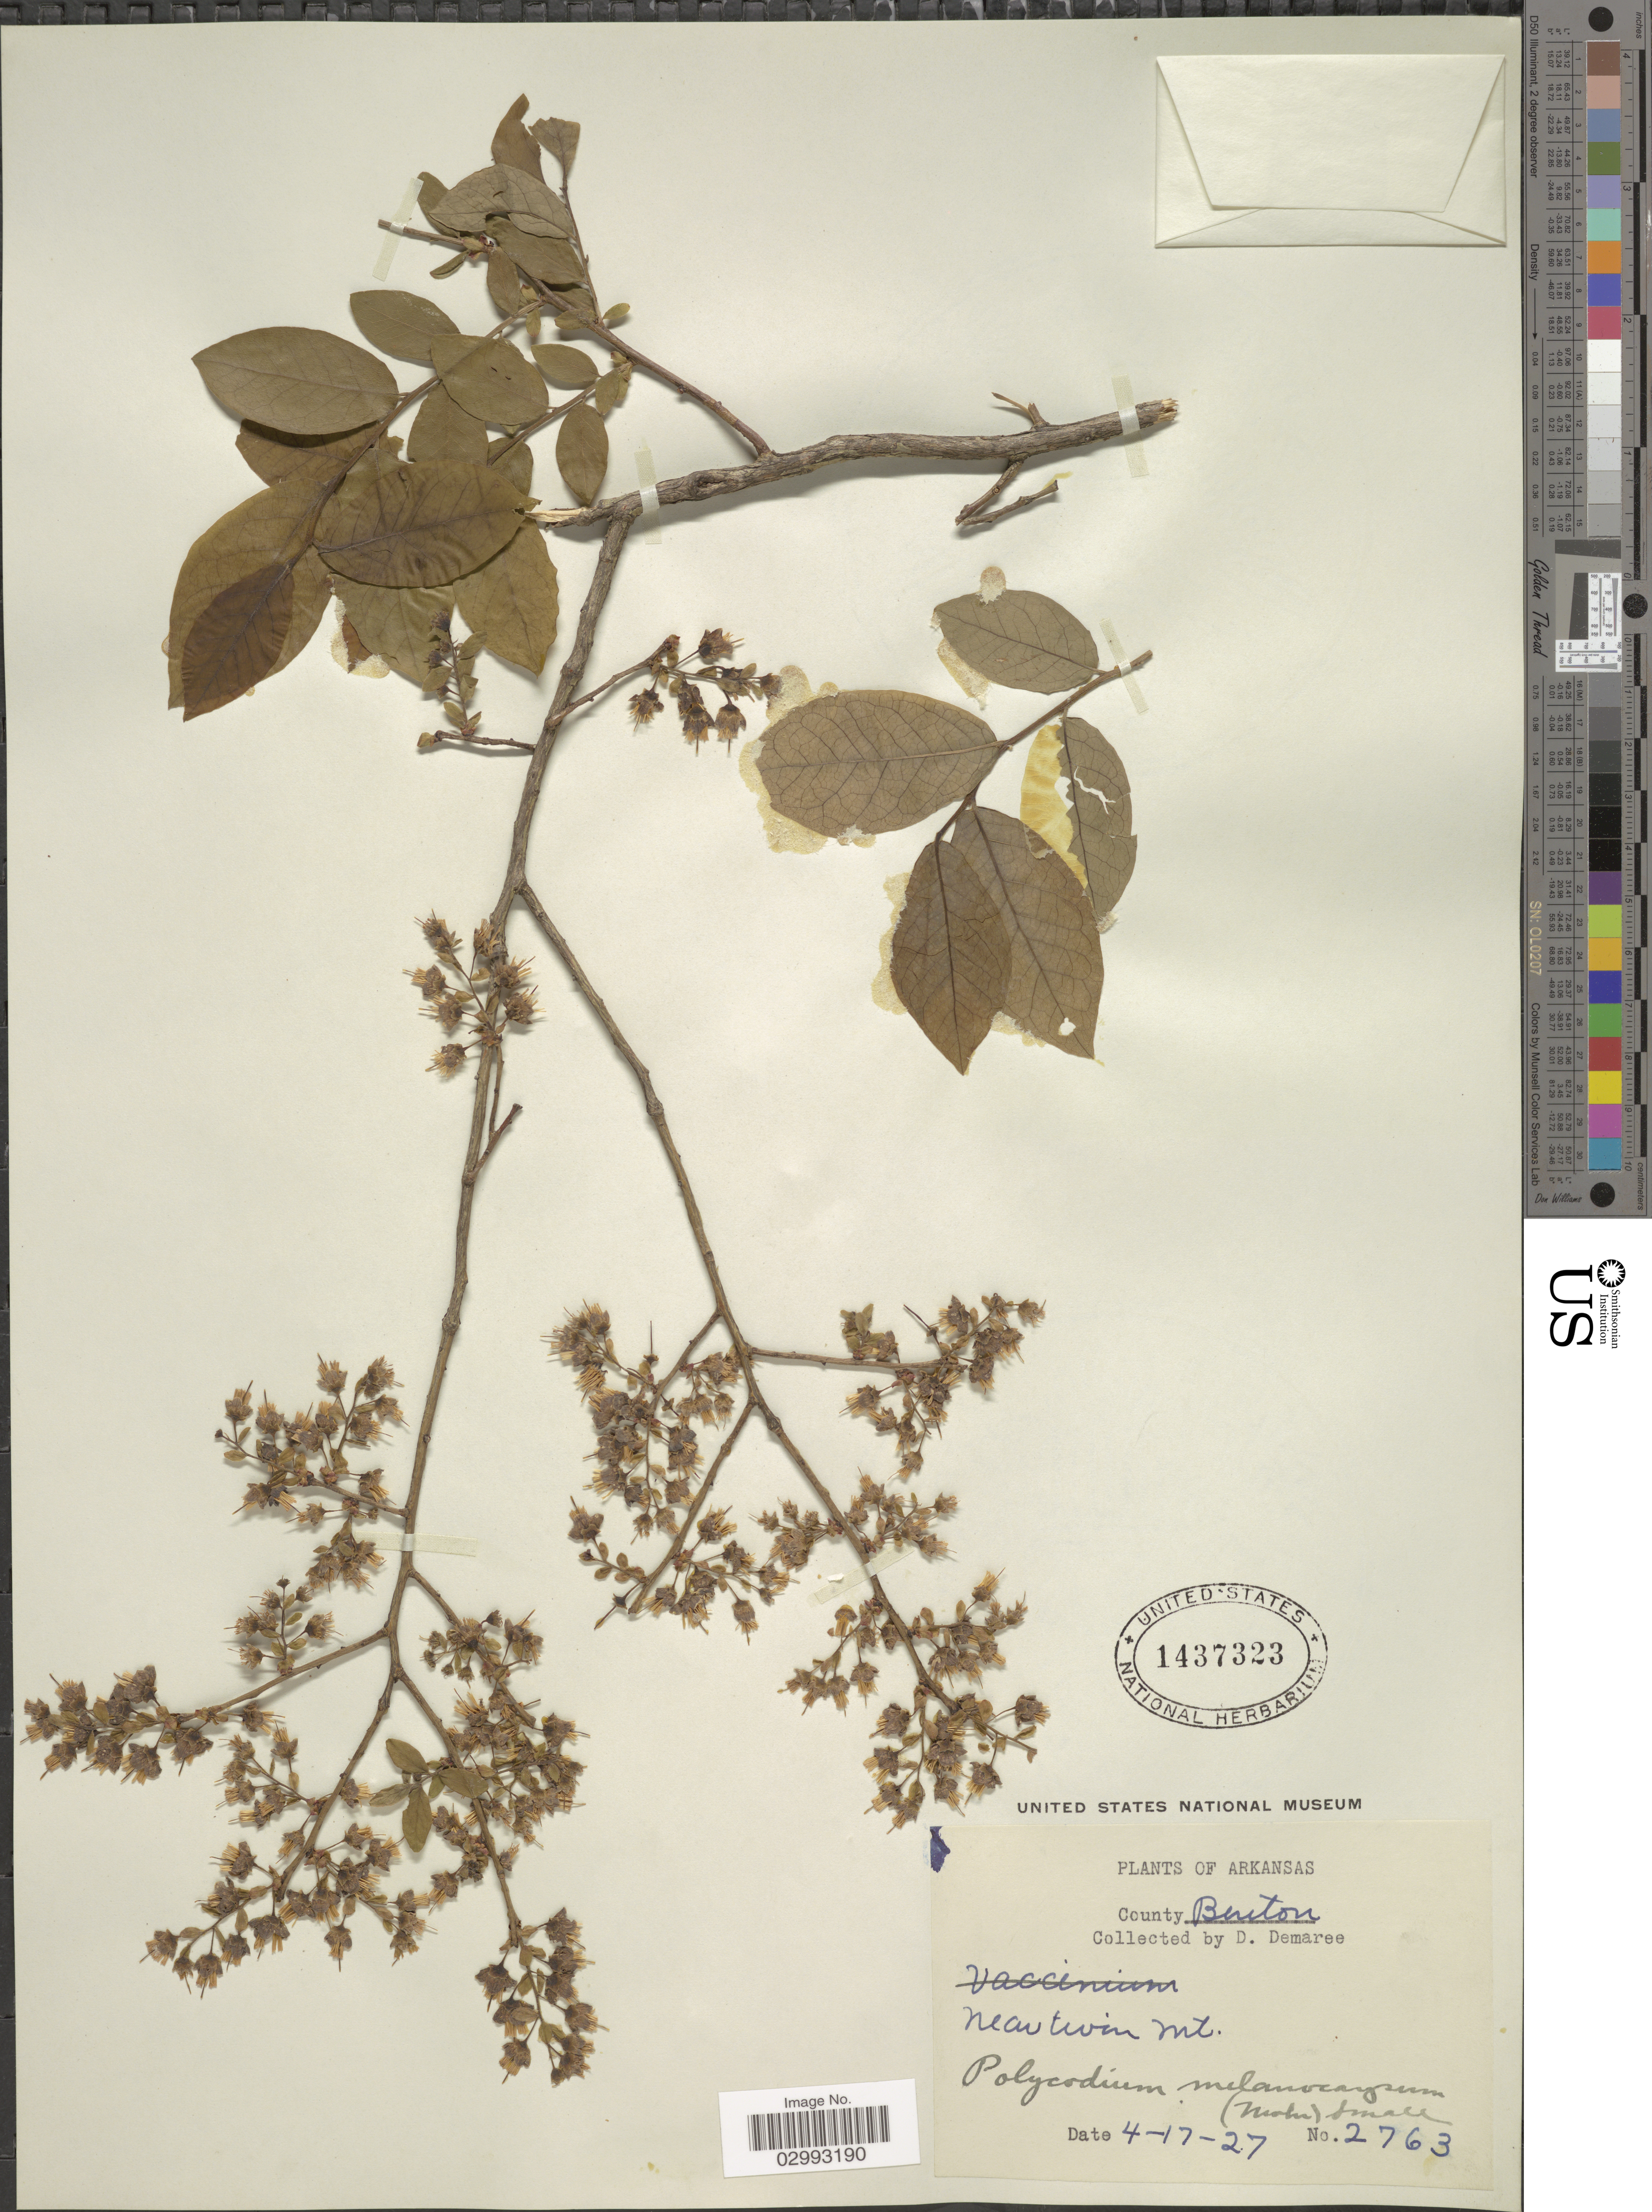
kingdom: Plantae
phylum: Tracheophyta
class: Magnoliopsida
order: Ericales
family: Ericaceae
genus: Polycodium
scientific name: Polycodium melanocarpum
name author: (C. Mohr) Small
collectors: D. Demaree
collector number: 2763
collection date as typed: Transcribed d/m/y: 17/4/27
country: United States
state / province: Arkansas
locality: County Benton. Near twin mt.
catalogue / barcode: US 1437323